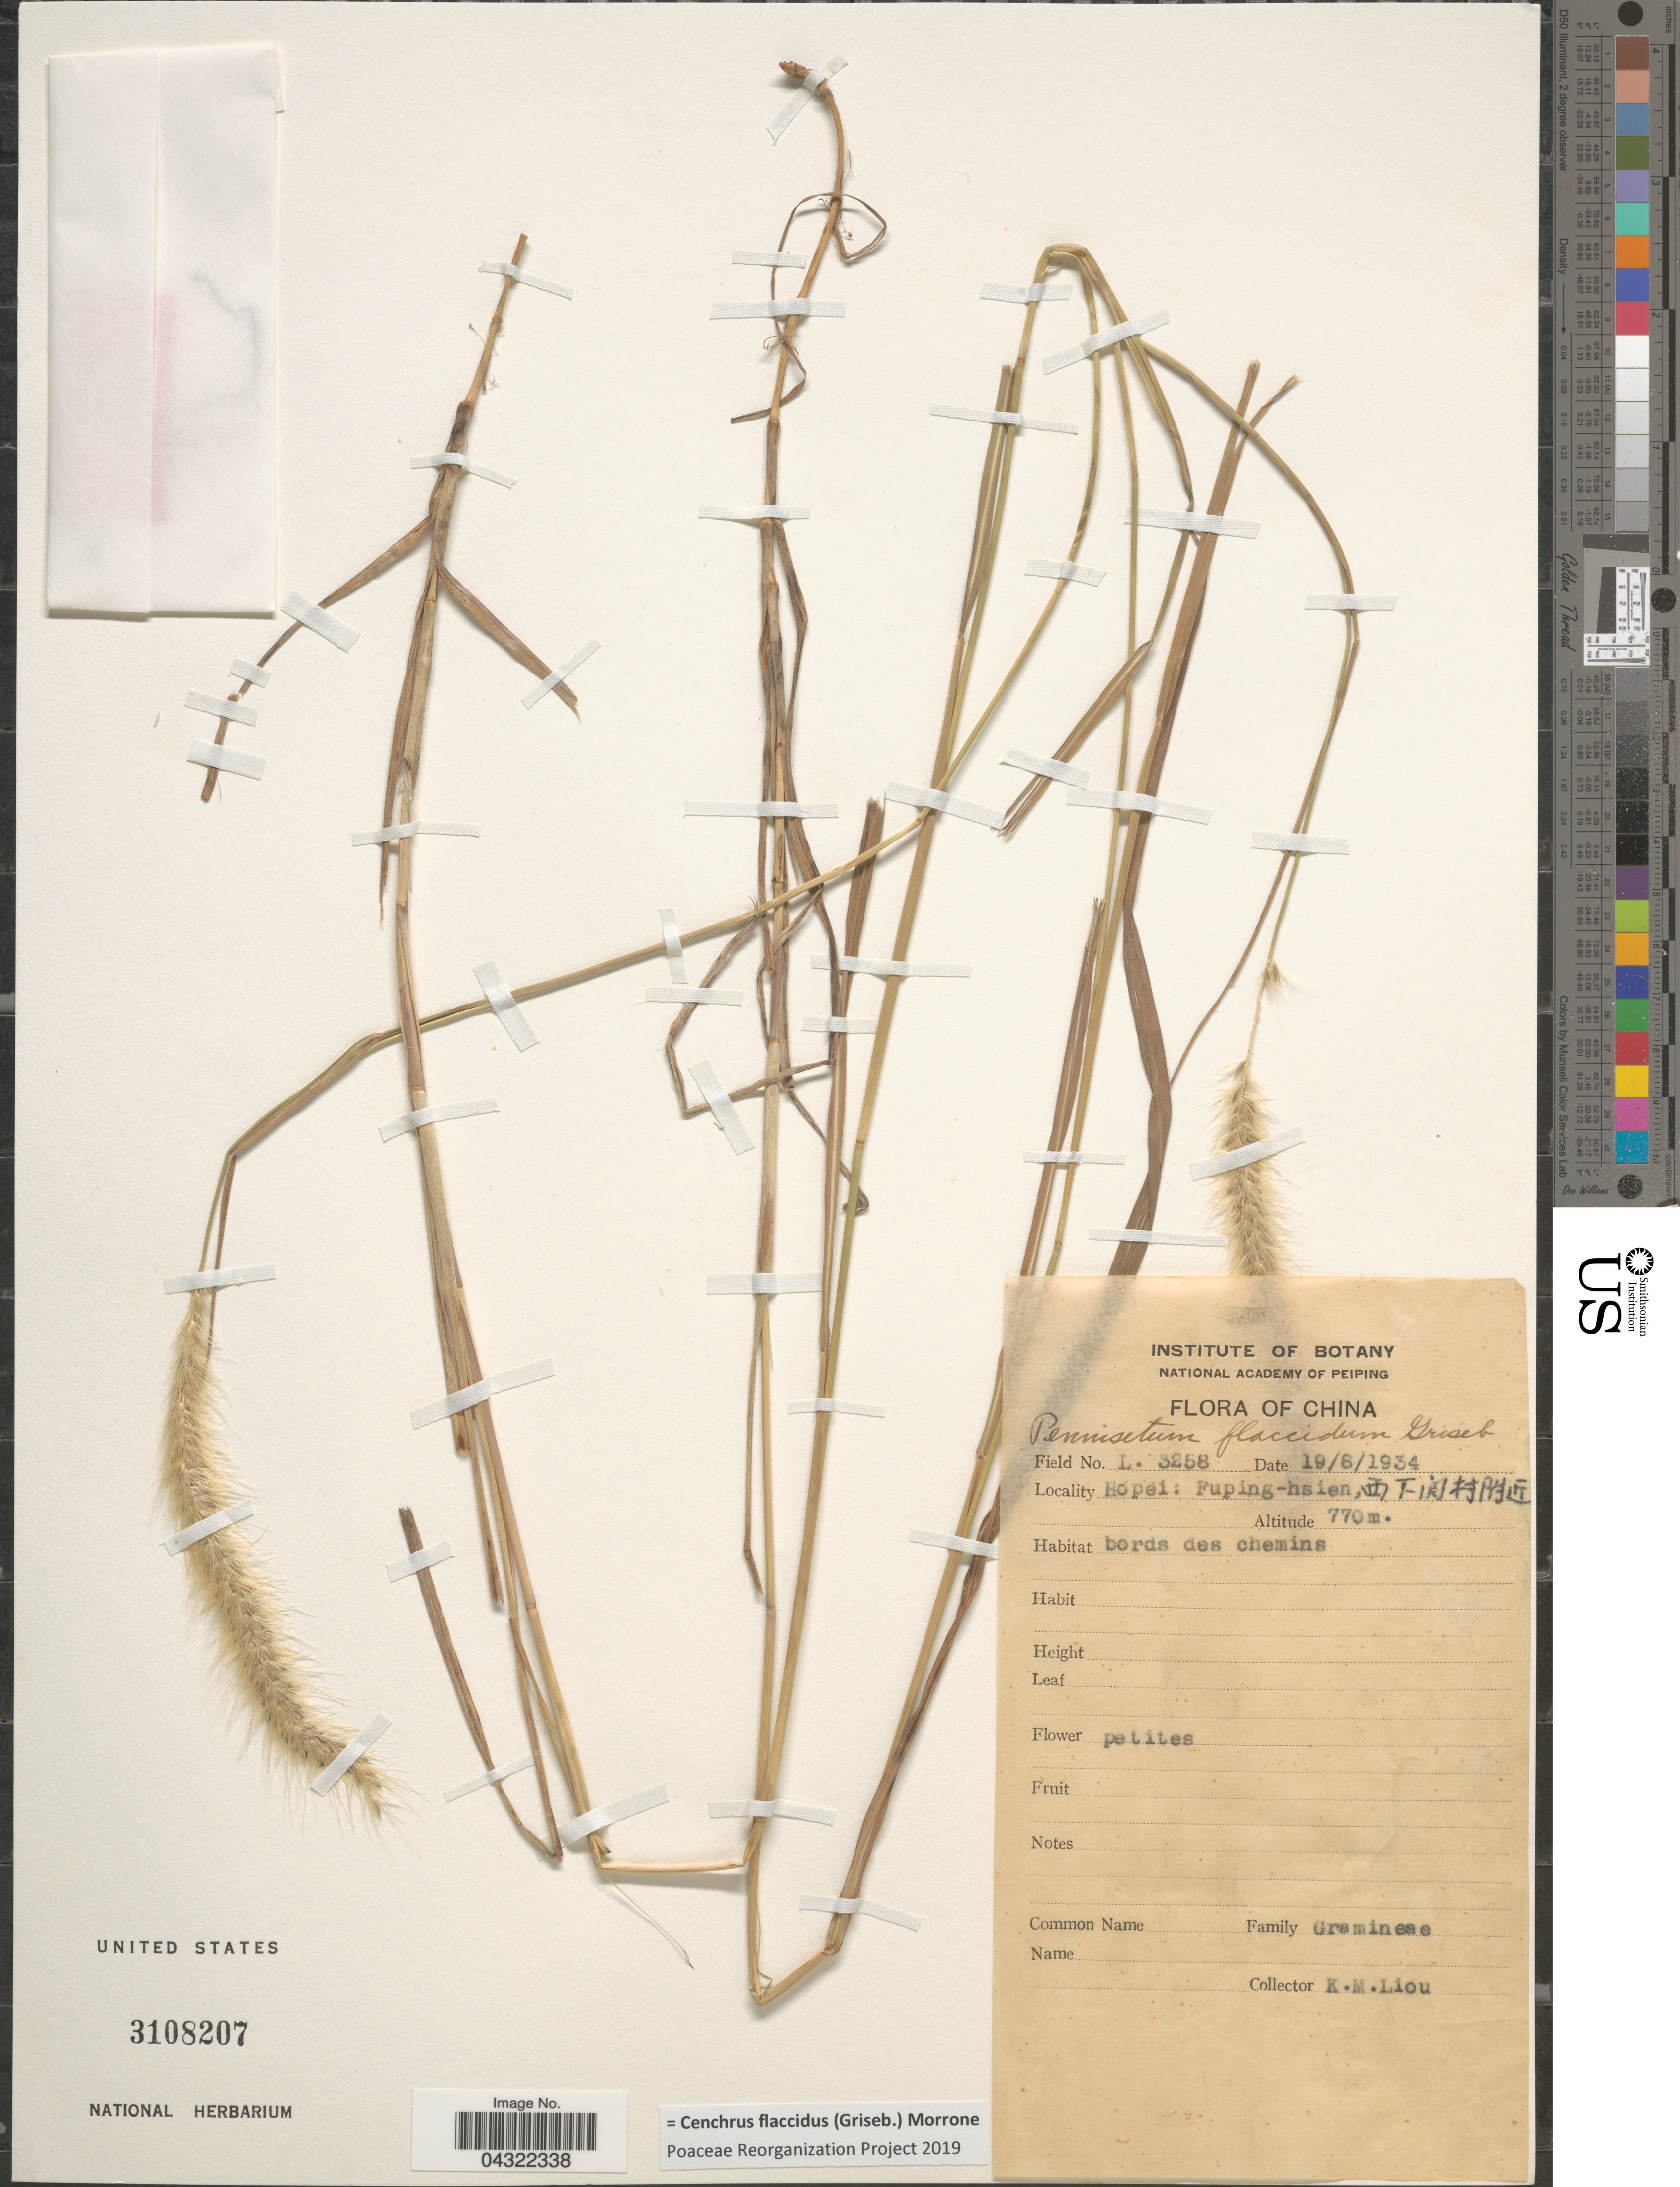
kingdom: Plantae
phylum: Tracheophyta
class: Liliopsida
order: Poales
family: Poaceae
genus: Cenchrus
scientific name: Cenchrus flaccidus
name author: (Griseb.) Morrone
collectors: K. M. Liou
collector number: L3258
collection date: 1934-08-19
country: China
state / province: Hebei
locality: Hopei: Fuping-hsien, X.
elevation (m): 770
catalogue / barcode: US 3108207